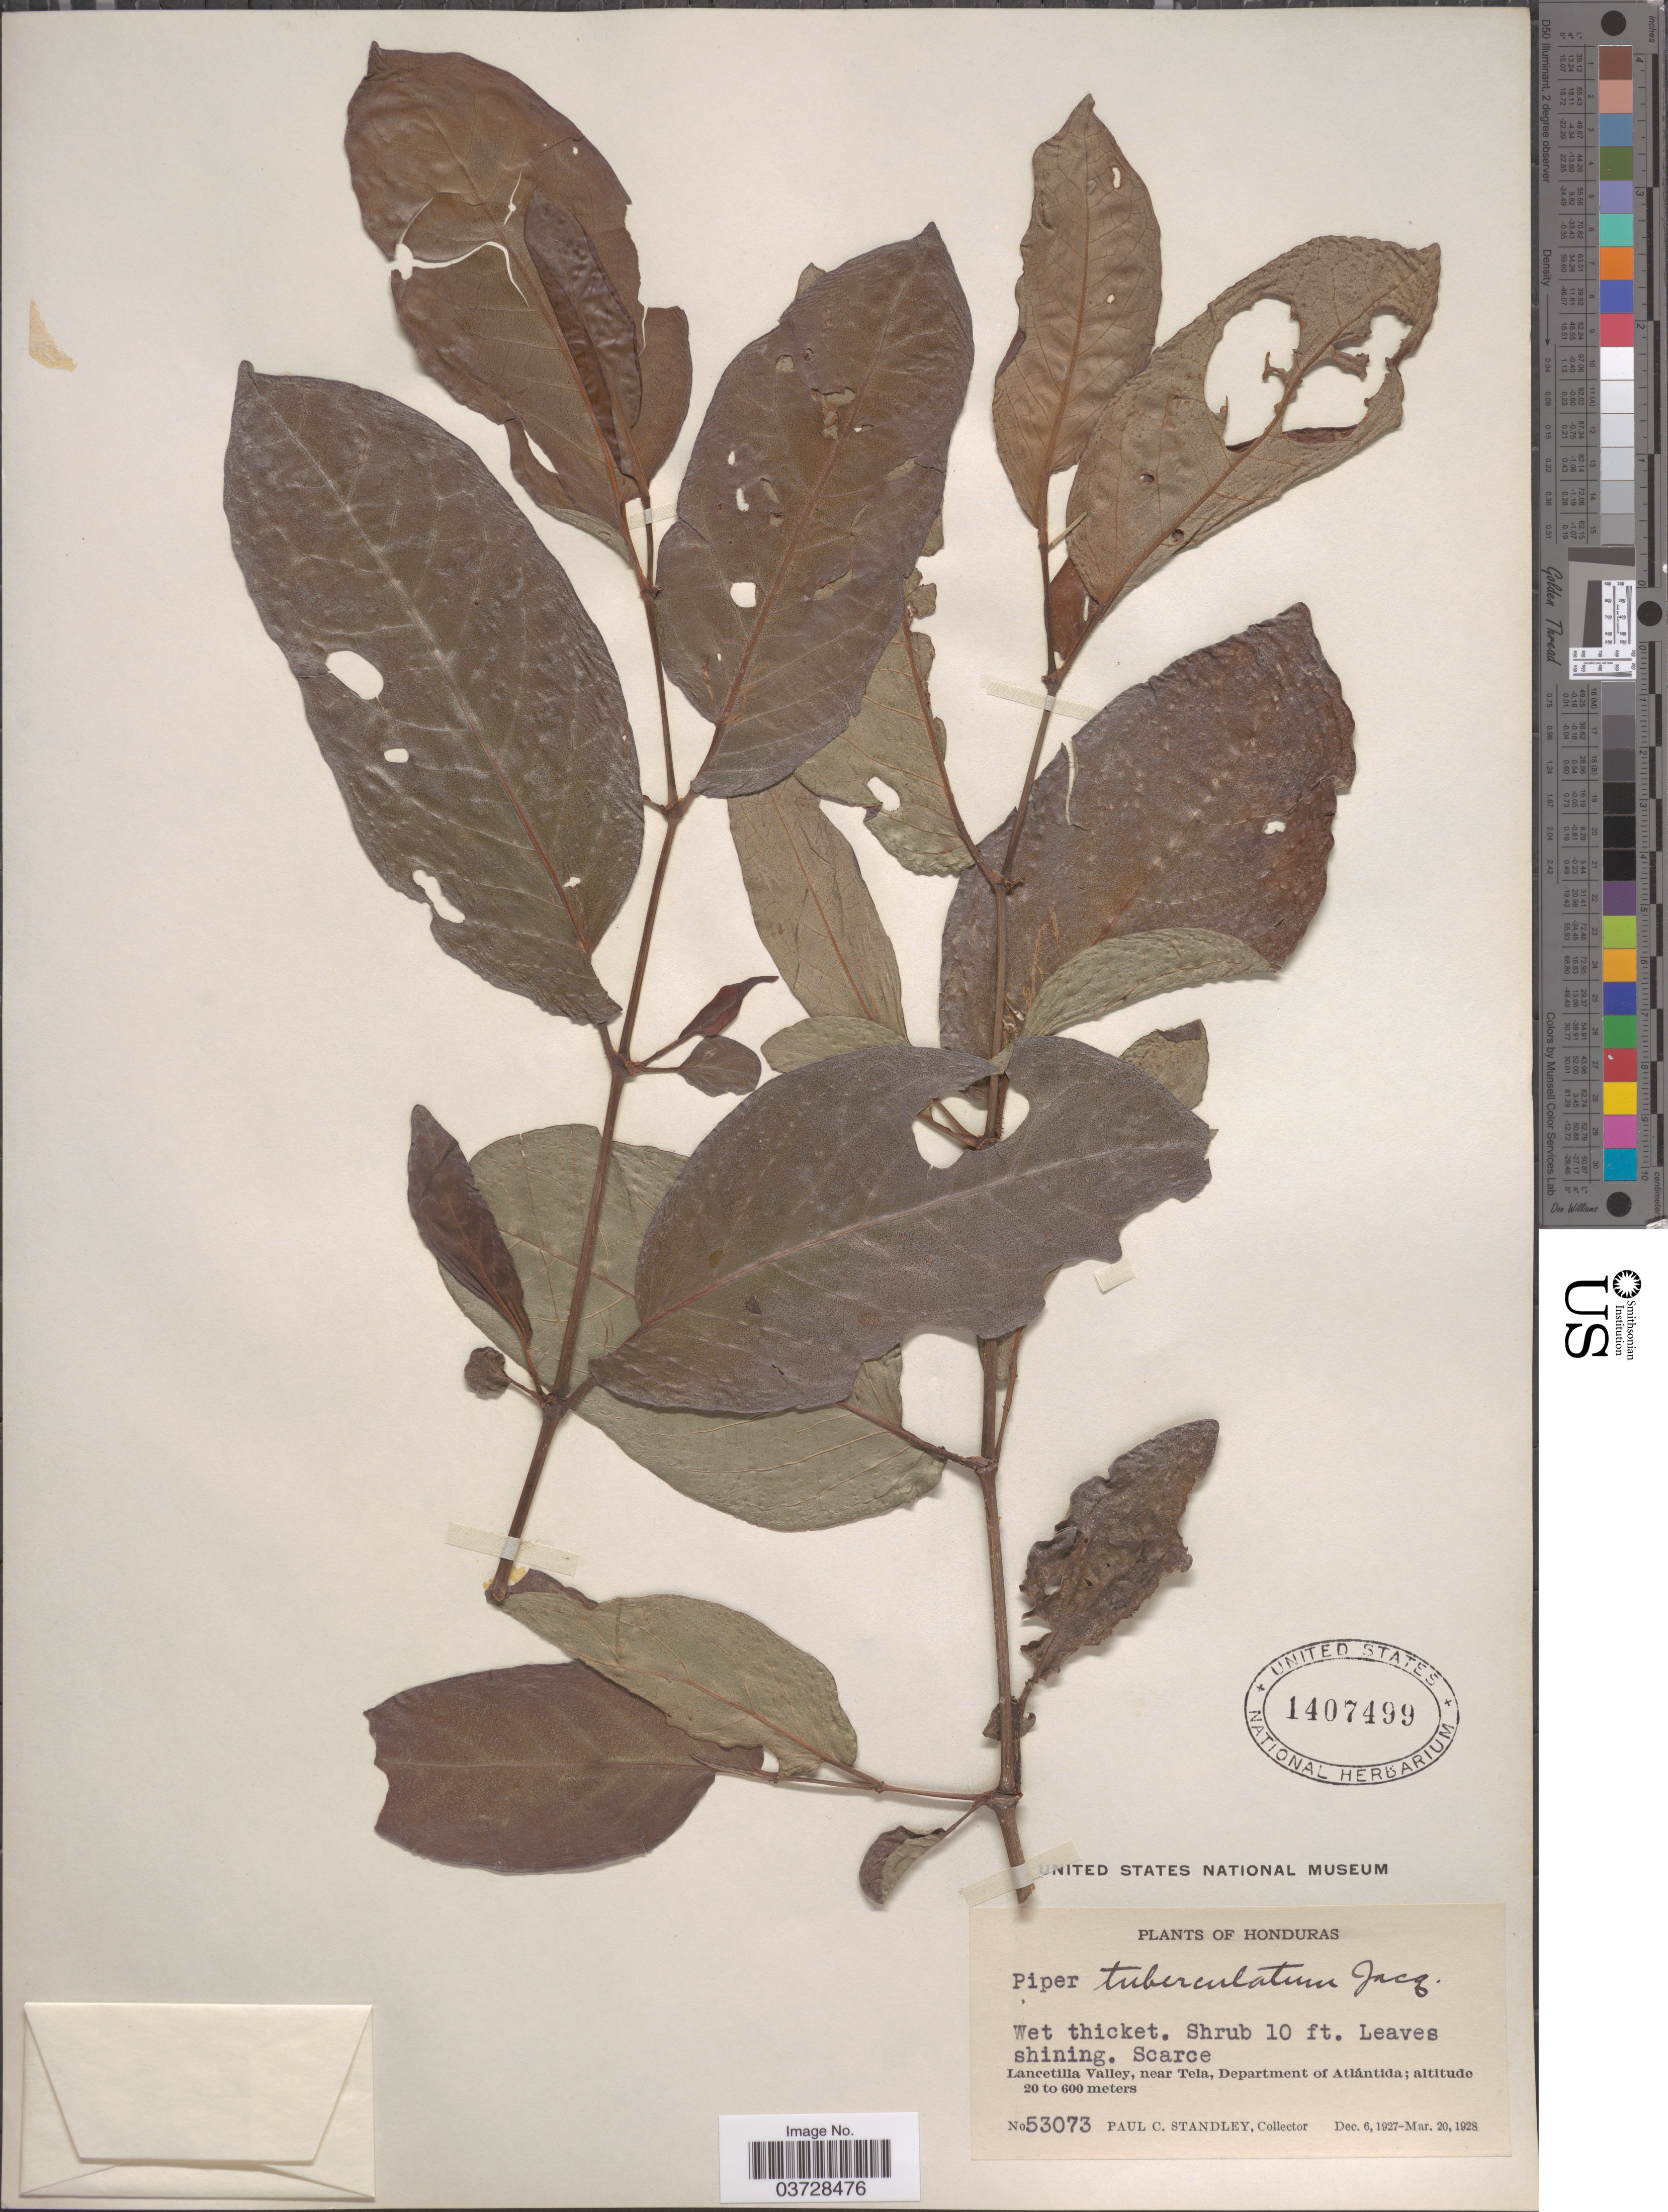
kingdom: Plantae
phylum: Tracheophyta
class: Magnoliopsida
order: Piperales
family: Piperaceae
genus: Piper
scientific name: Piper tuberculatum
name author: Jacq.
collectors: P. C. Standley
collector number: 53073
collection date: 1927-12-06/1928-03-20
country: Honduras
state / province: Atlantida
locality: Lancetilla Valley, near Tela, Department of Atlántida.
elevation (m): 20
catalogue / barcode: US 1407499